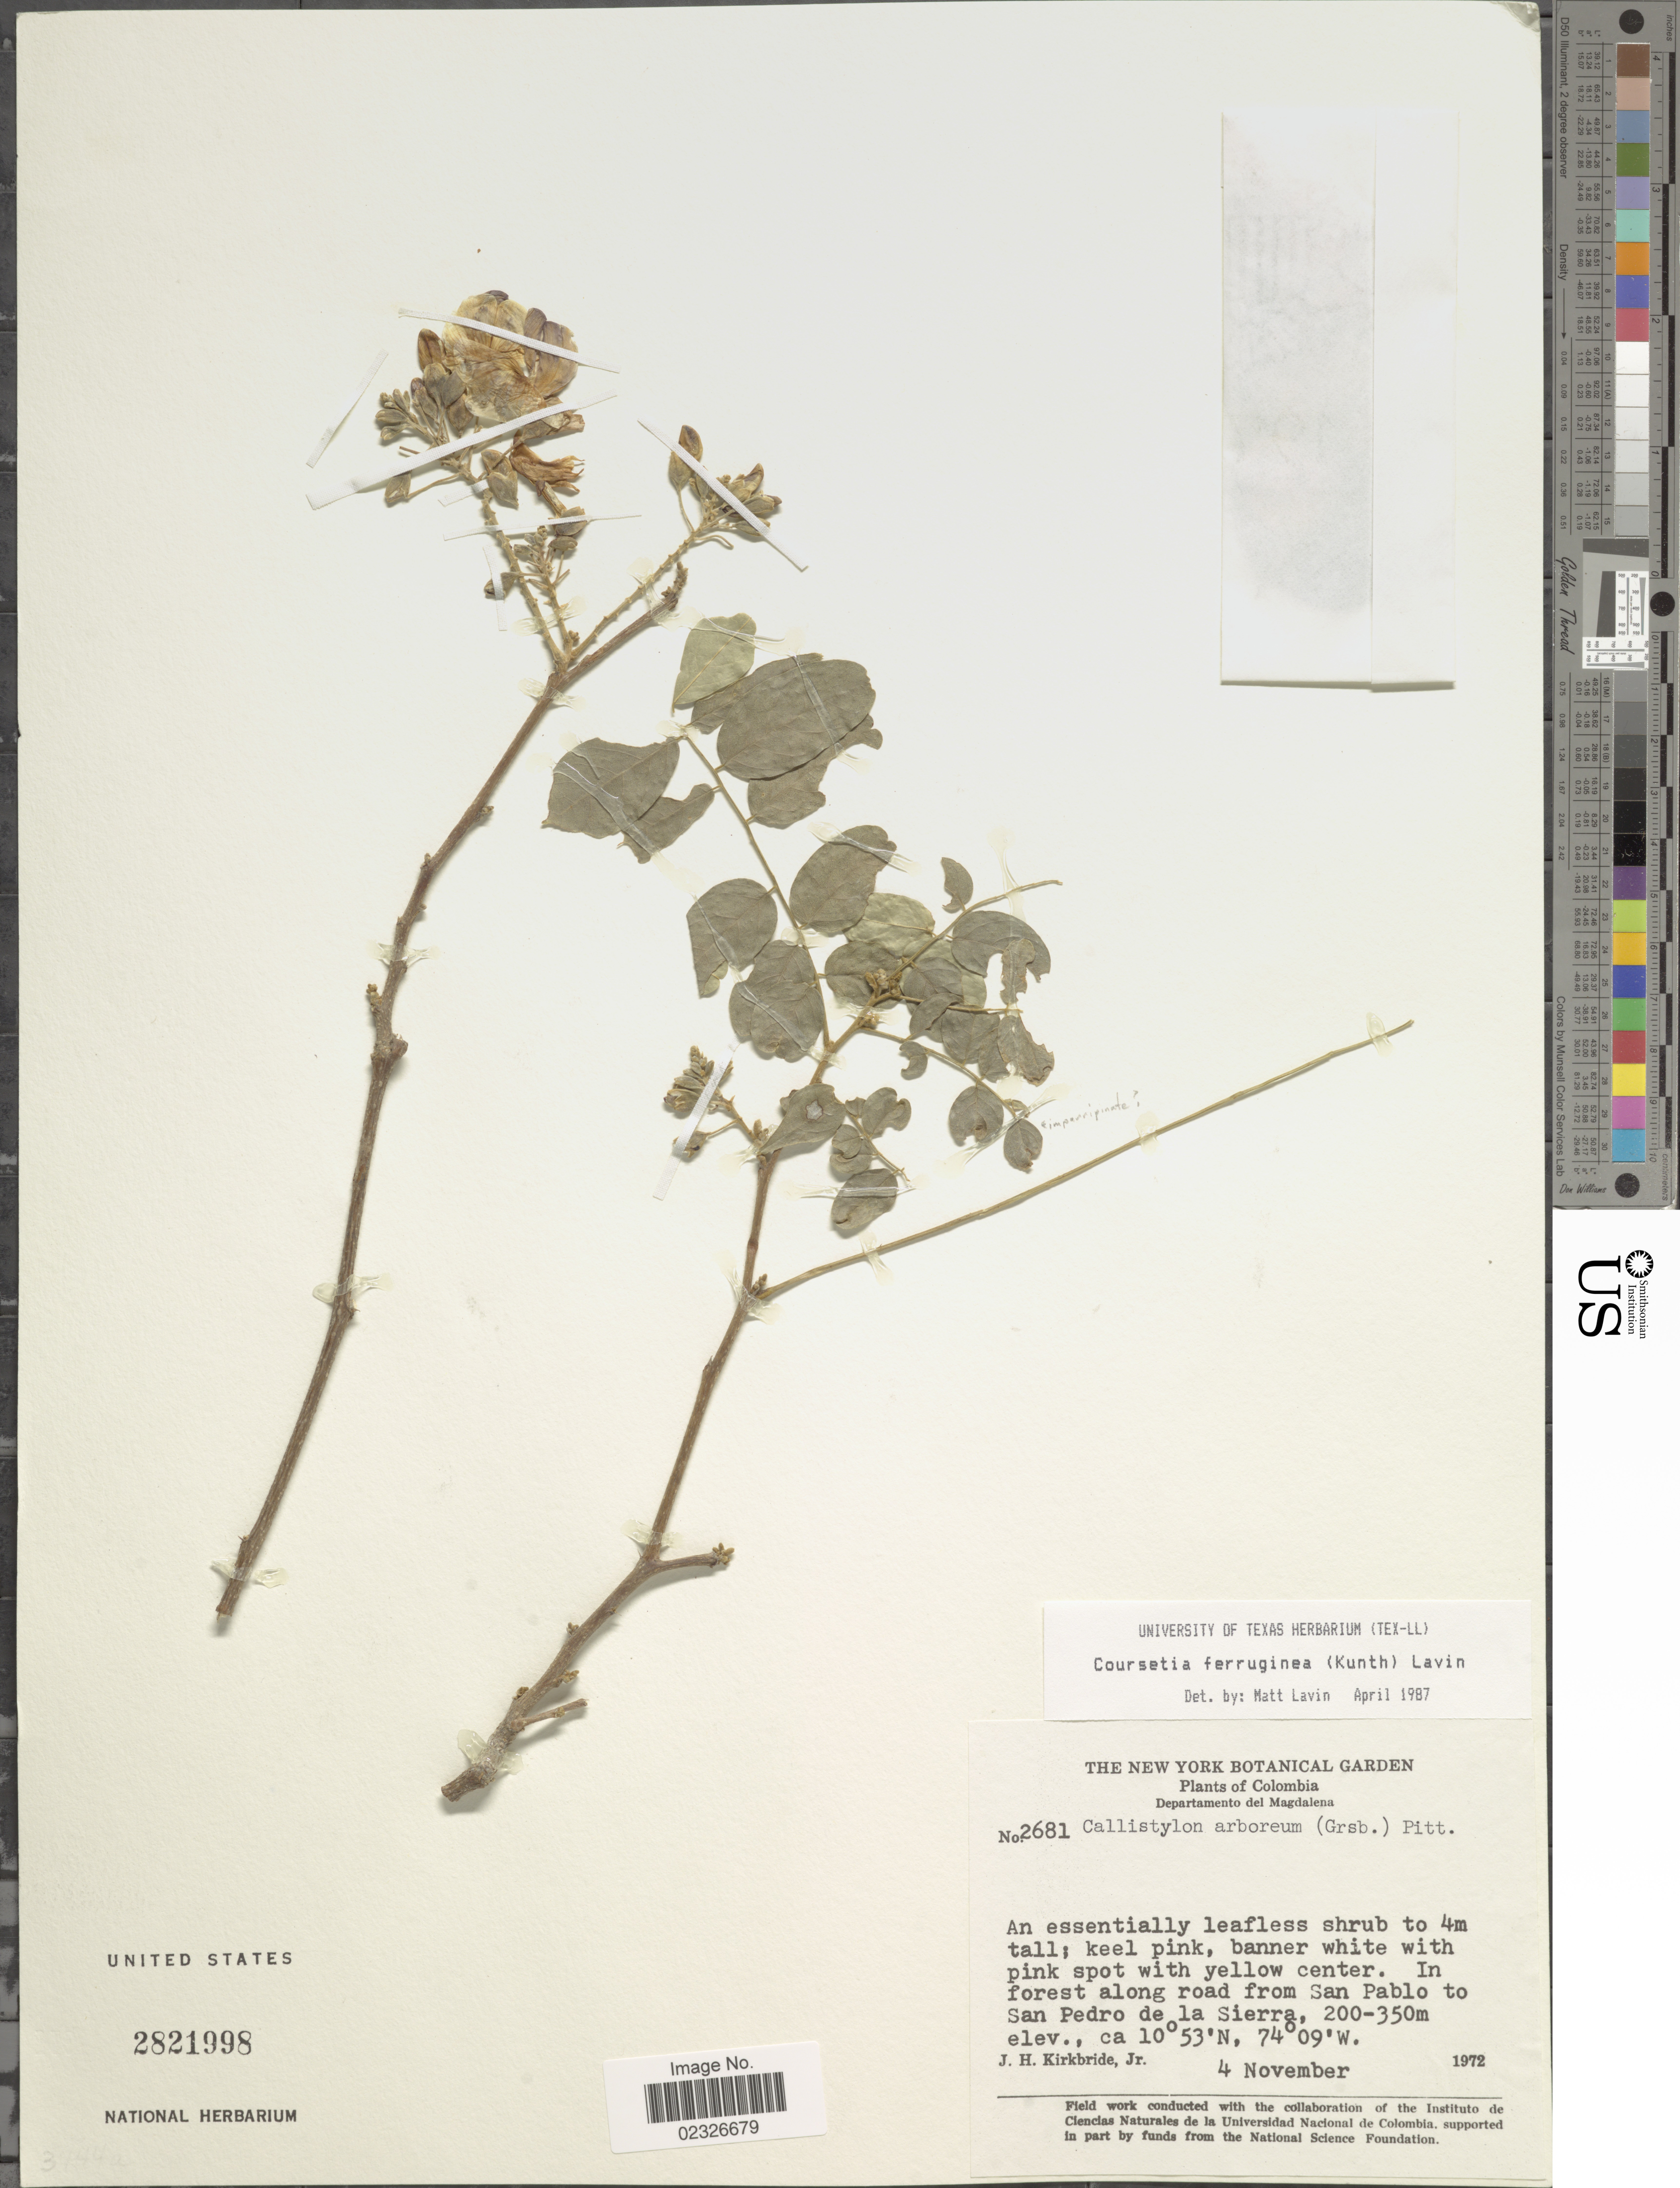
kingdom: Plantae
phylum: Tracheophyta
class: Magnoliopsida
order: Fabales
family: Fabaceae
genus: Coursetia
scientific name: Coursetia ferruginea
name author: (Kunth) Lavin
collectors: J. H. Kirkbride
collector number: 2681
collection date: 1972-11-04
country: Colombia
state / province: Magdalena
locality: Departamento del Magdalena. In forest along road from San Pablo to San Pedro de la Sierra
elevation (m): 200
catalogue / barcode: US 2821998